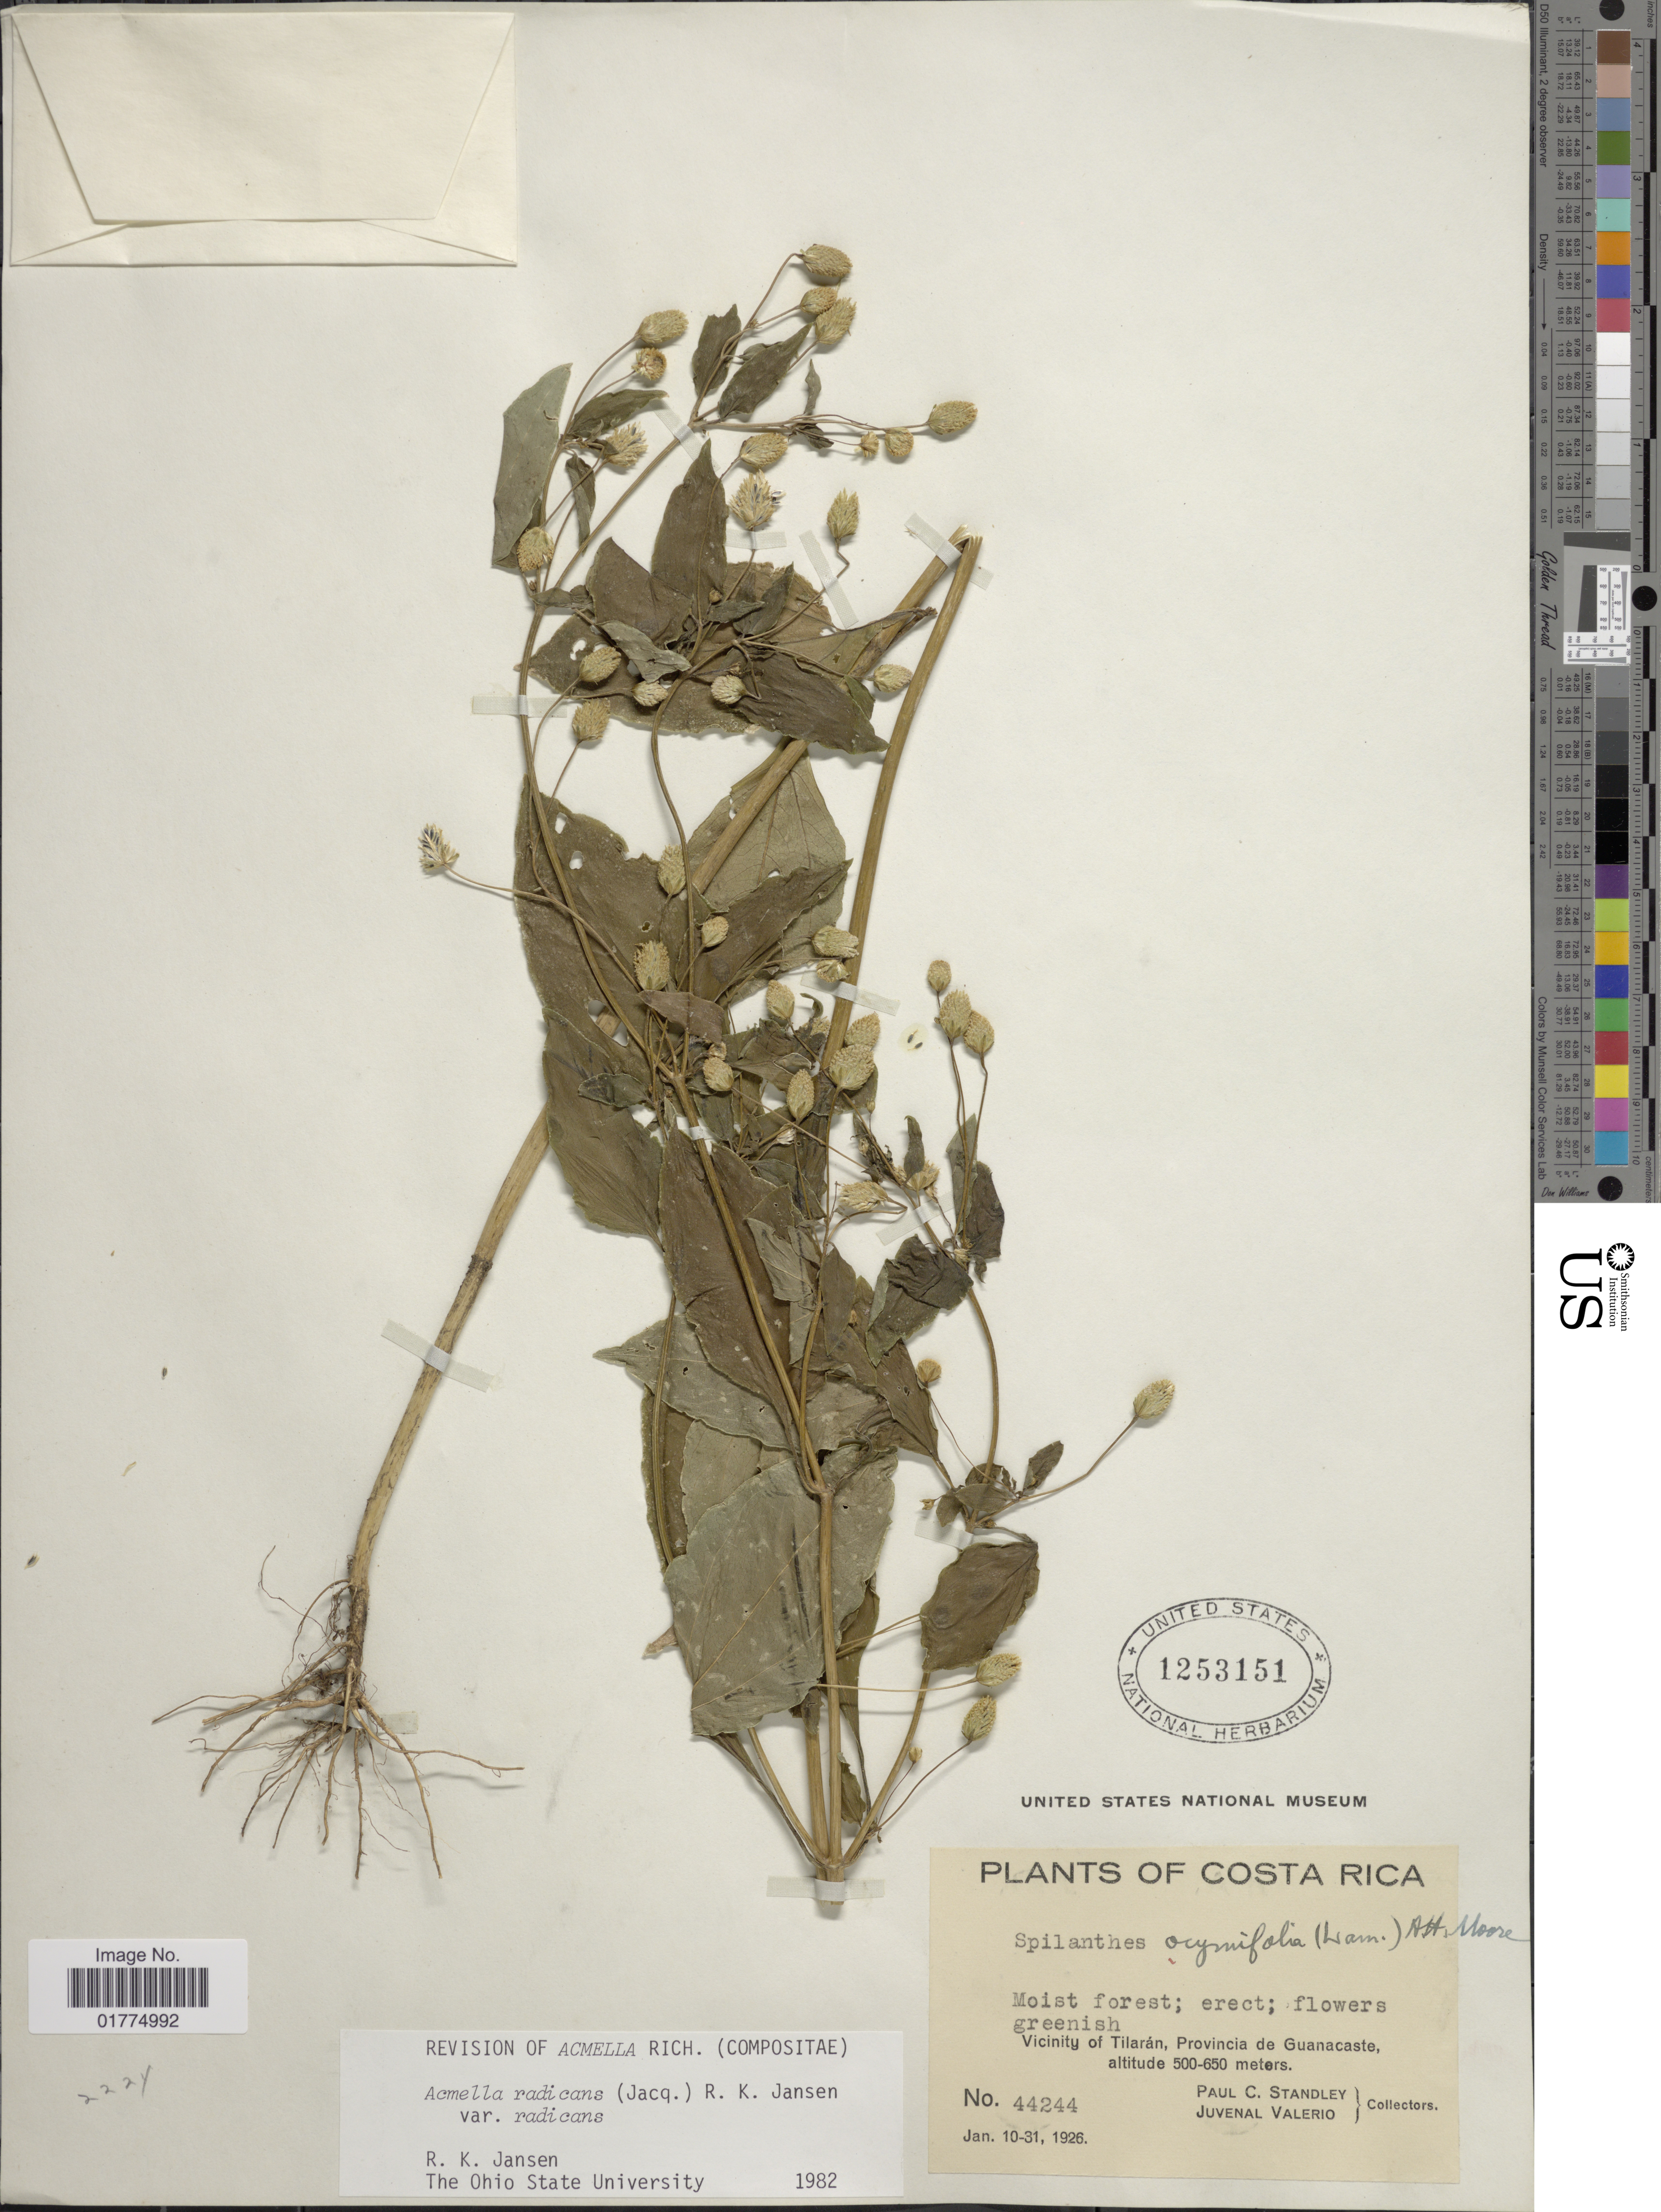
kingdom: Plantae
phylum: Tracheophyta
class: Magnoliopsida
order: Asterales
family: Asteraceae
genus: Acmella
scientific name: Acmella radicans var. radicans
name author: (Jacq.) R.K. Jansen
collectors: P. C. Standley & J. Valerio R.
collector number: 44244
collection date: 1926-01-10/1926-01-31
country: Costa Rica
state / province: Guanacaste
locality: Vicinity of Tilarán, Provincia de Guanacaste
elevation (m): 500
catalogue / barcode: US 1253151